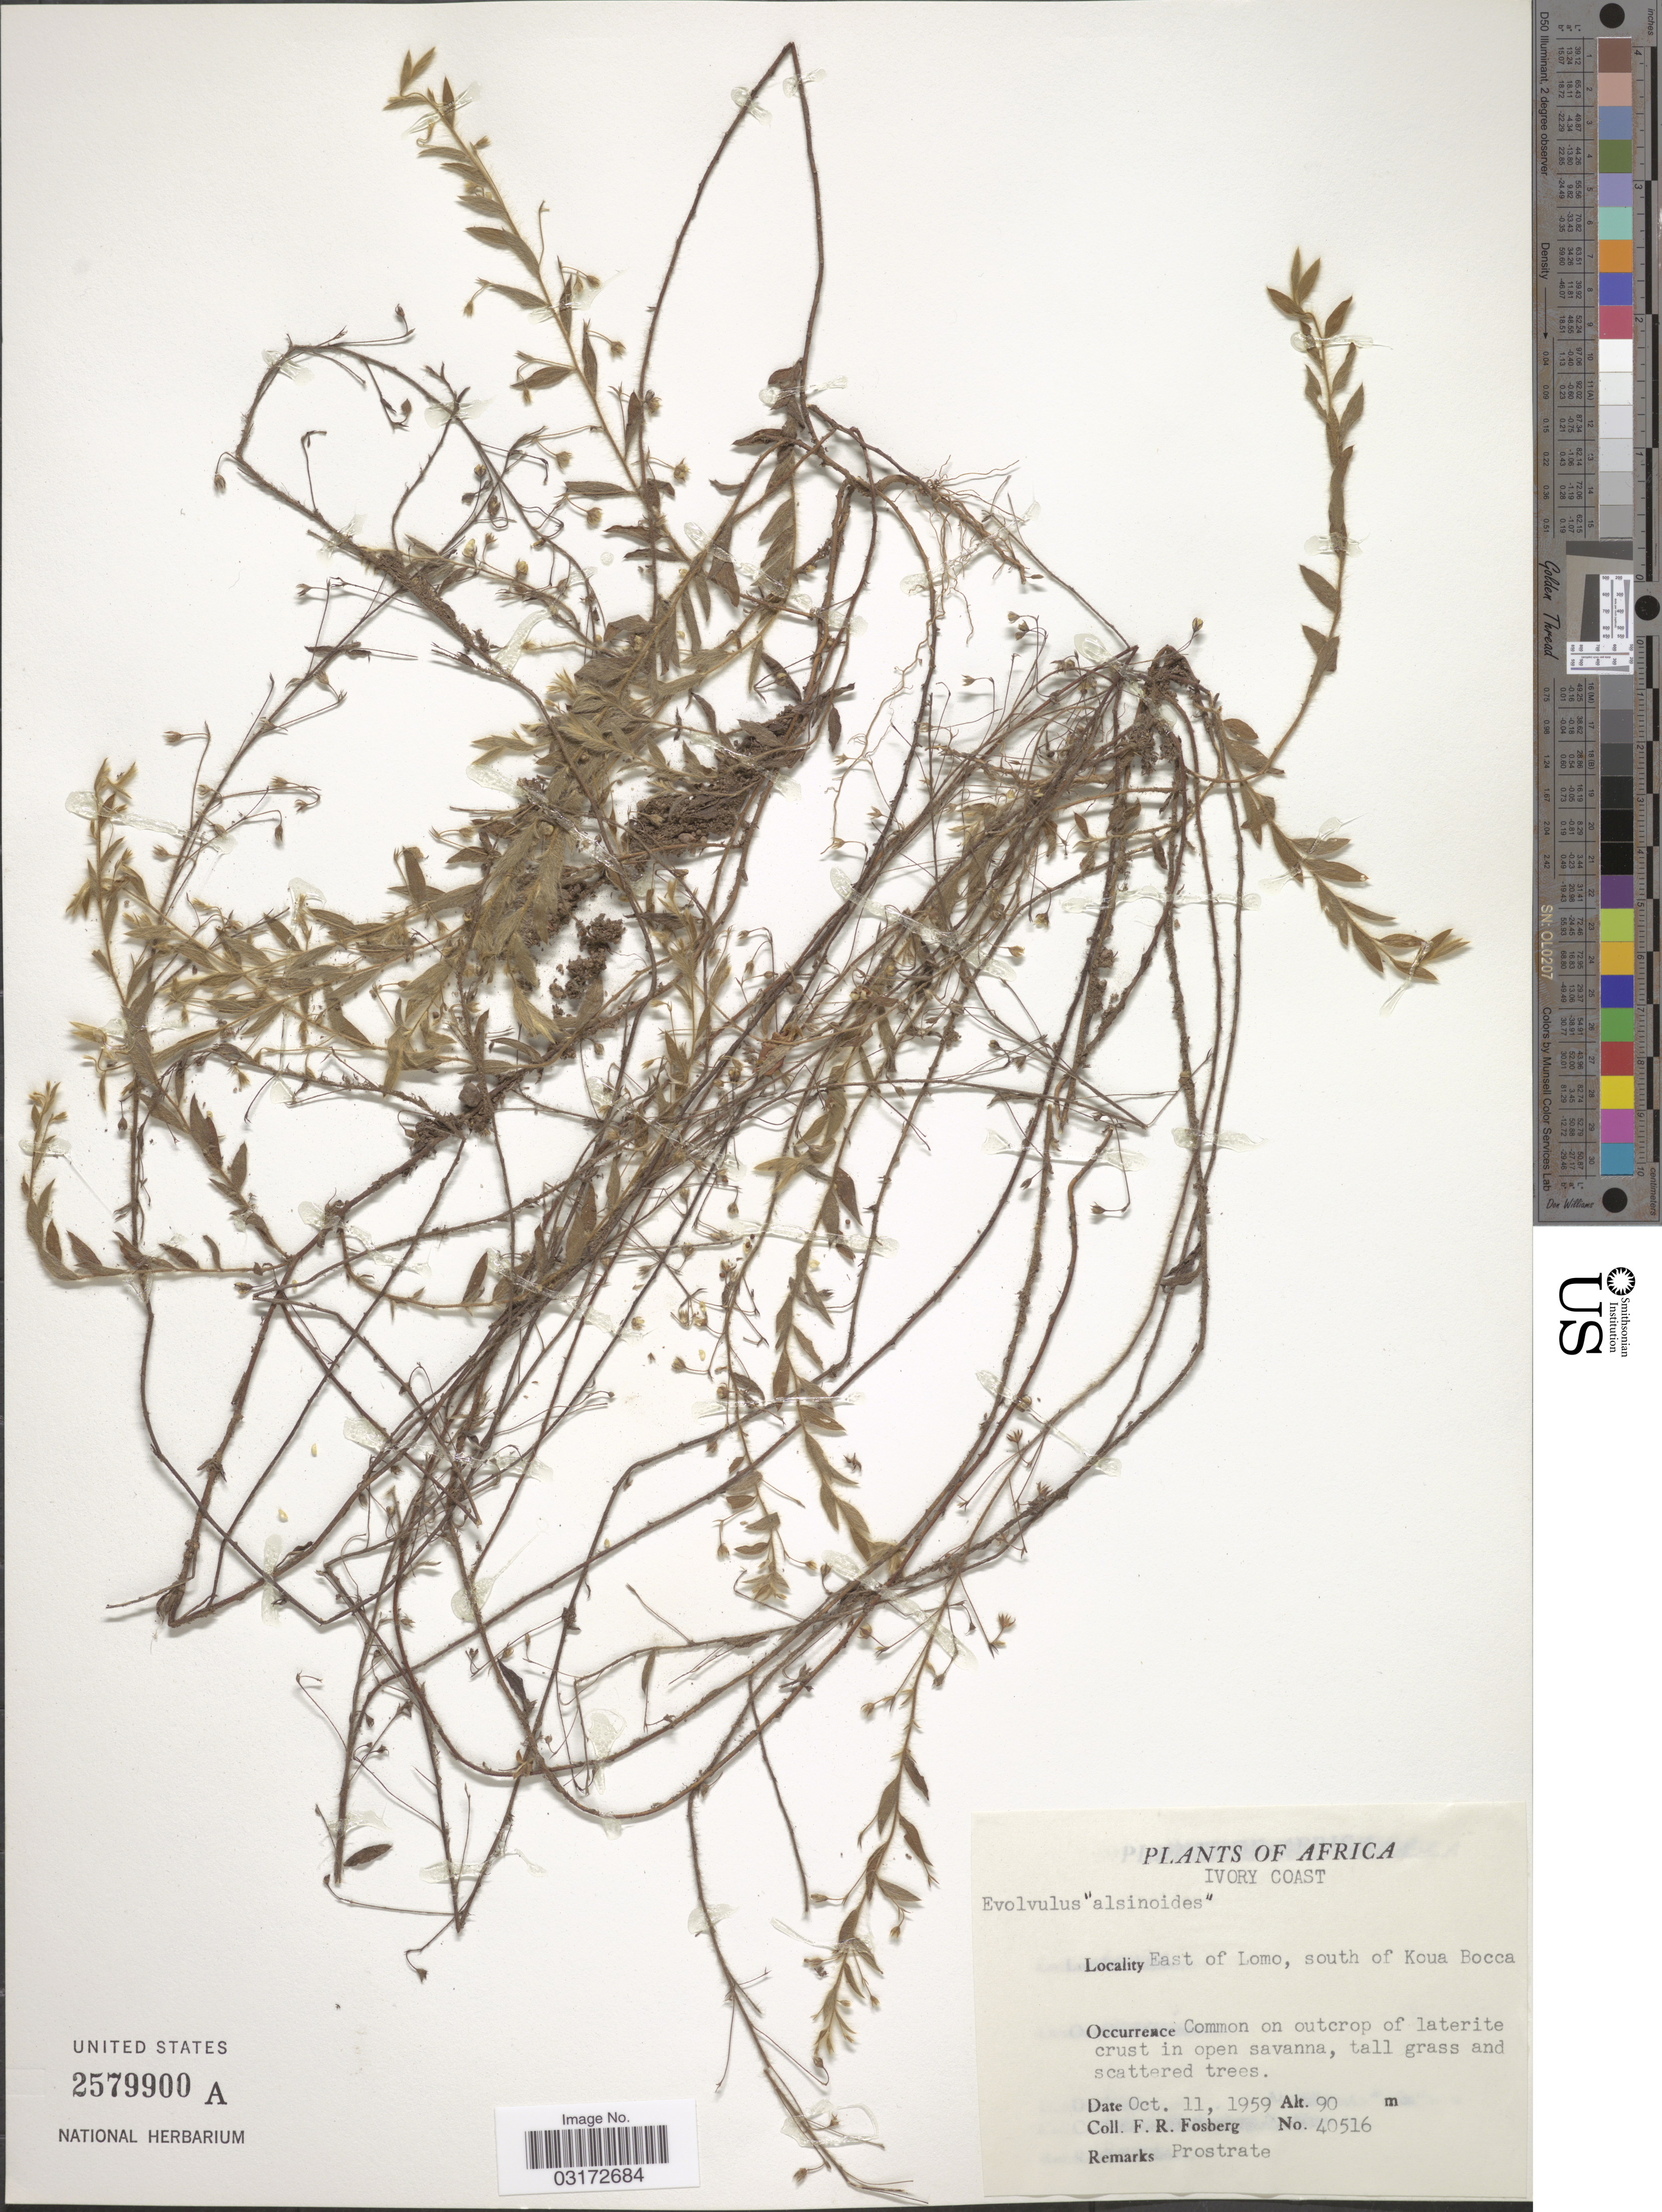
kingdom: Plantae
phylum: Tracheophyta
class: Magnoliopsida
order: Solanales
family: Convolvulaceae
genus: Evolvulus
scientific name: Evolvulus alsinoides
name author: (L.) L.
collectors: F. R. Fosberg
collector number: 40516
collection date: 1959-10-11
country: Ivory Coast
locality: East of Lomo, south of Koua Bocca.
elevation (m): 90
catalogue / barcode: US 2579900A